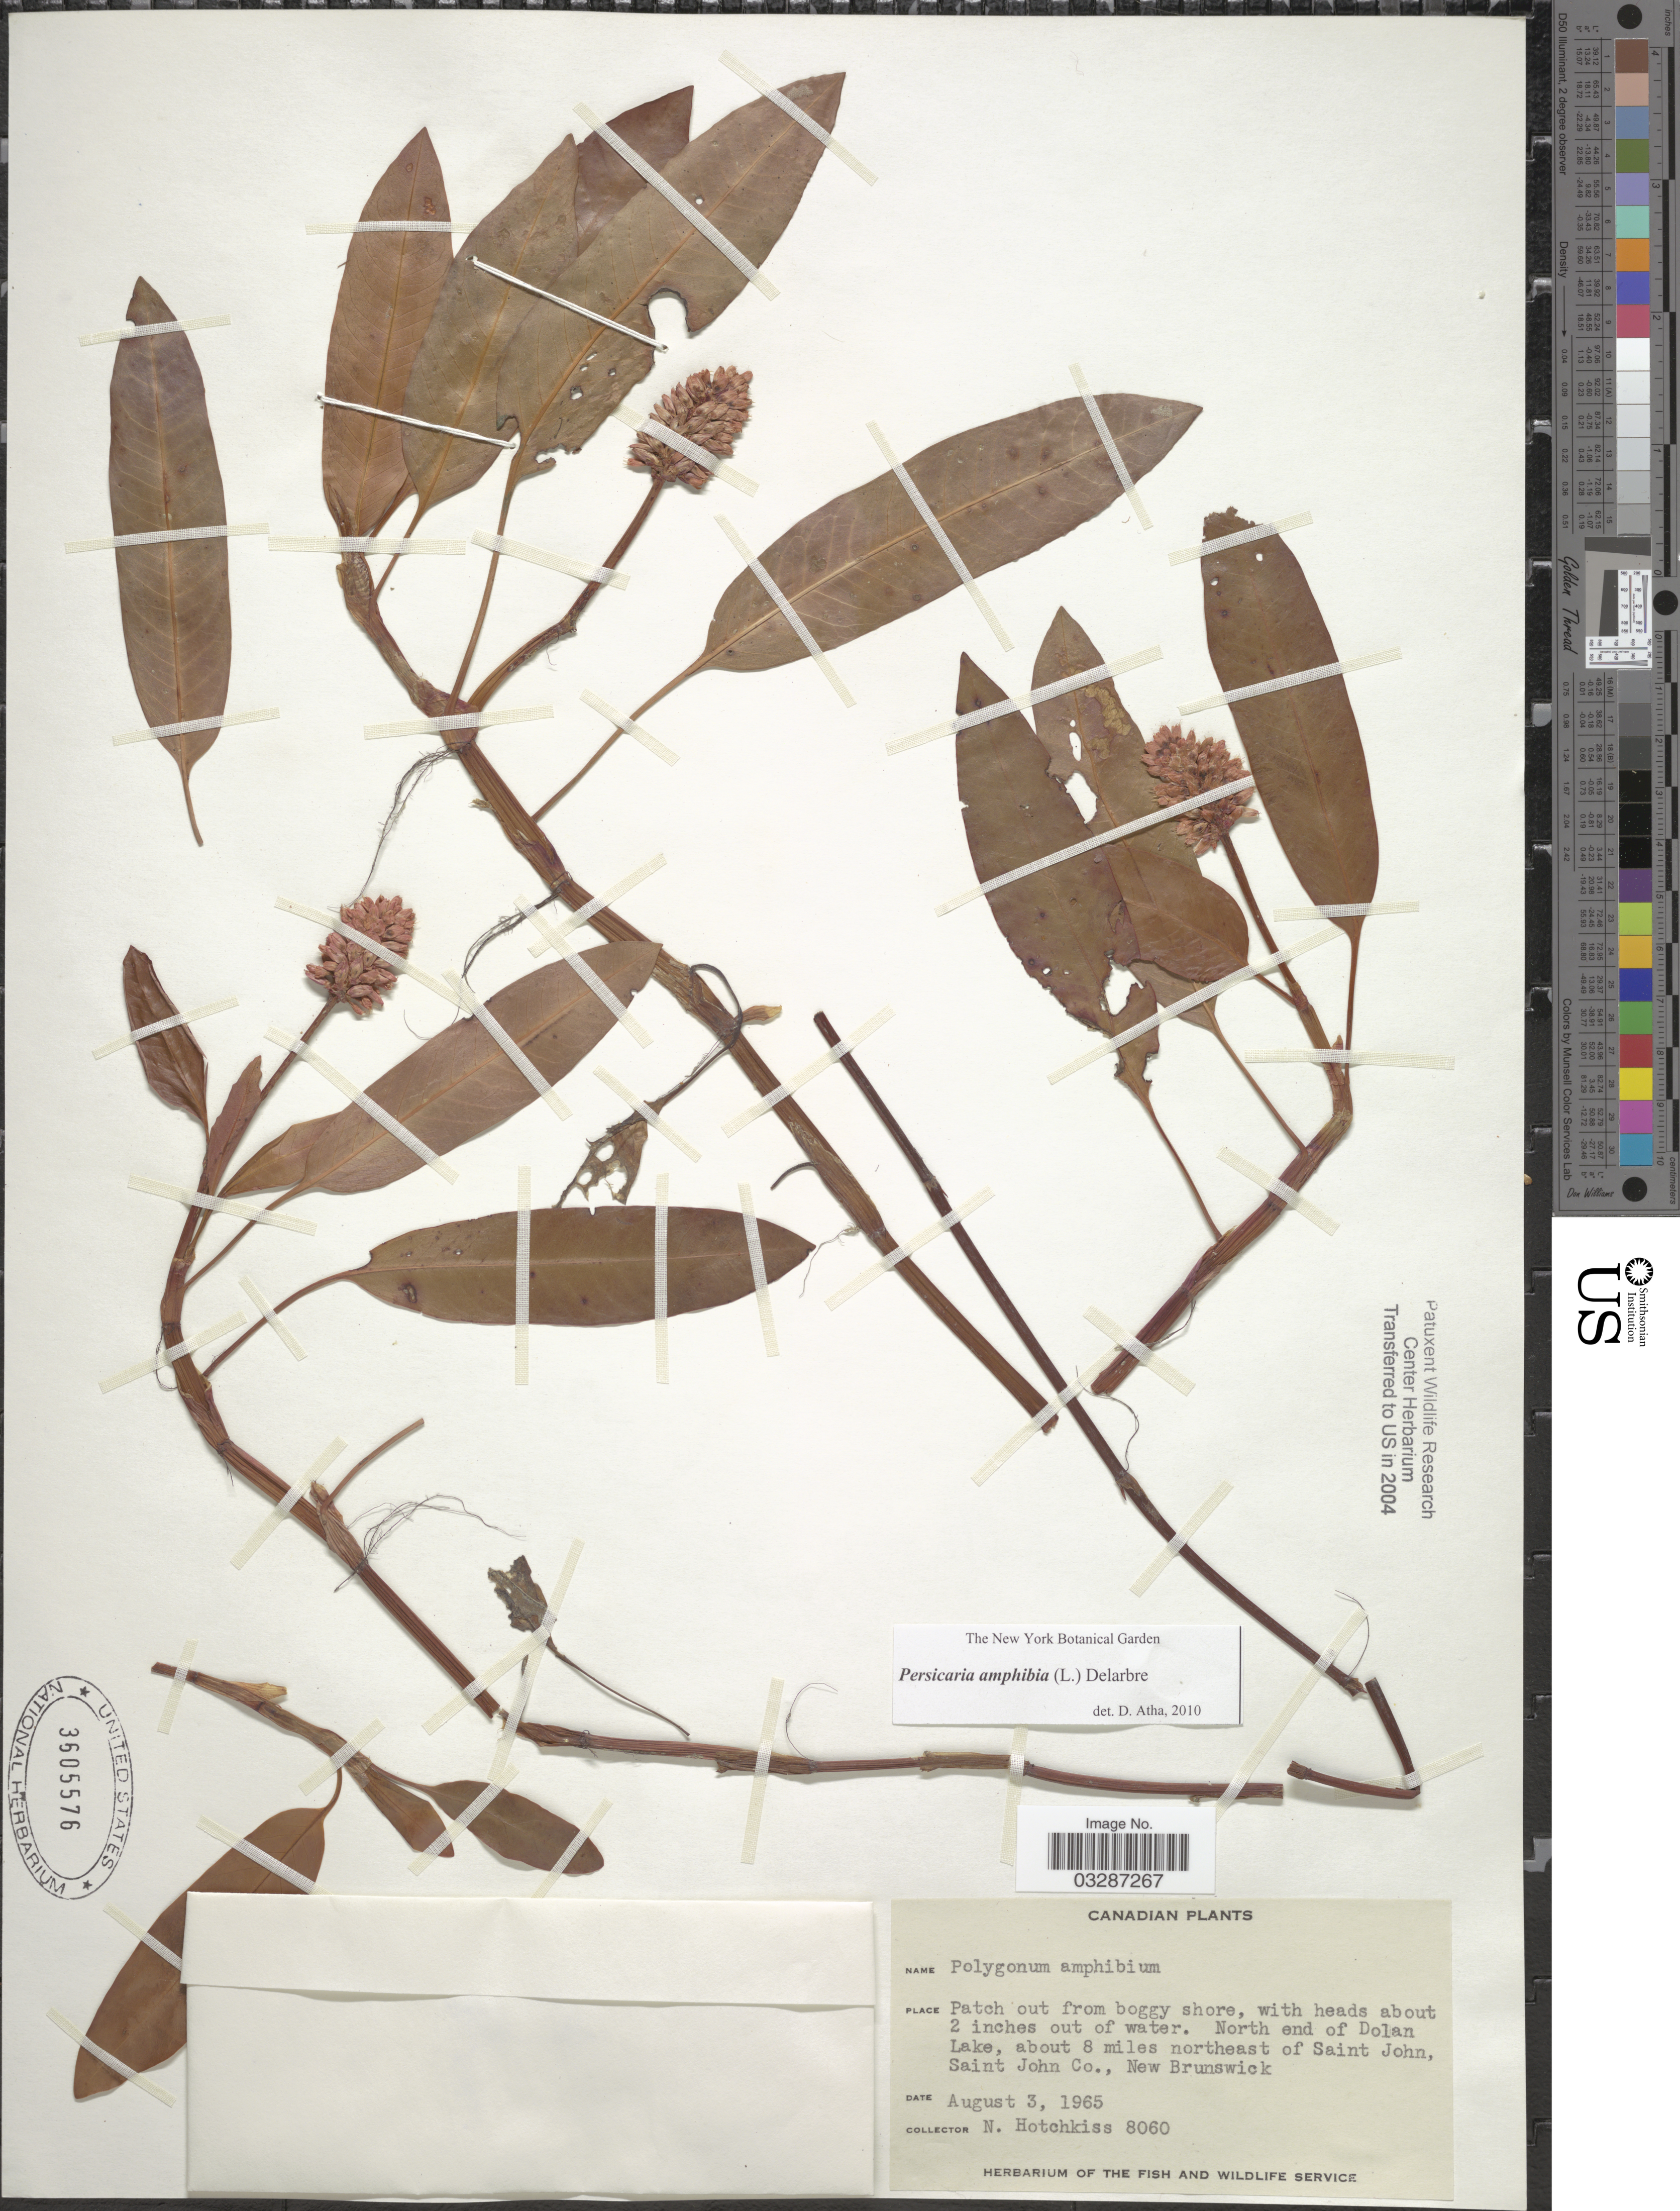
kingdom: Plantae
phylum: Tracheophyta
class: Magnoliopsida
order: Caryophyllales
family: Polygonaceae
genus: Persicaria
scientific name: Persicaria amphibia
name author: (L.) Delarbre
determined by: Atha, D. E.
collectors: N. Hotchkiss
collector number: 8060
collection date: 1965-08-03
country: Canada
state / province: New Brunswick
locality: North end of Dolan Lake, about 8 miles northeast of Saint John, Saint John Co.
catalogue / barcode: US 3605576